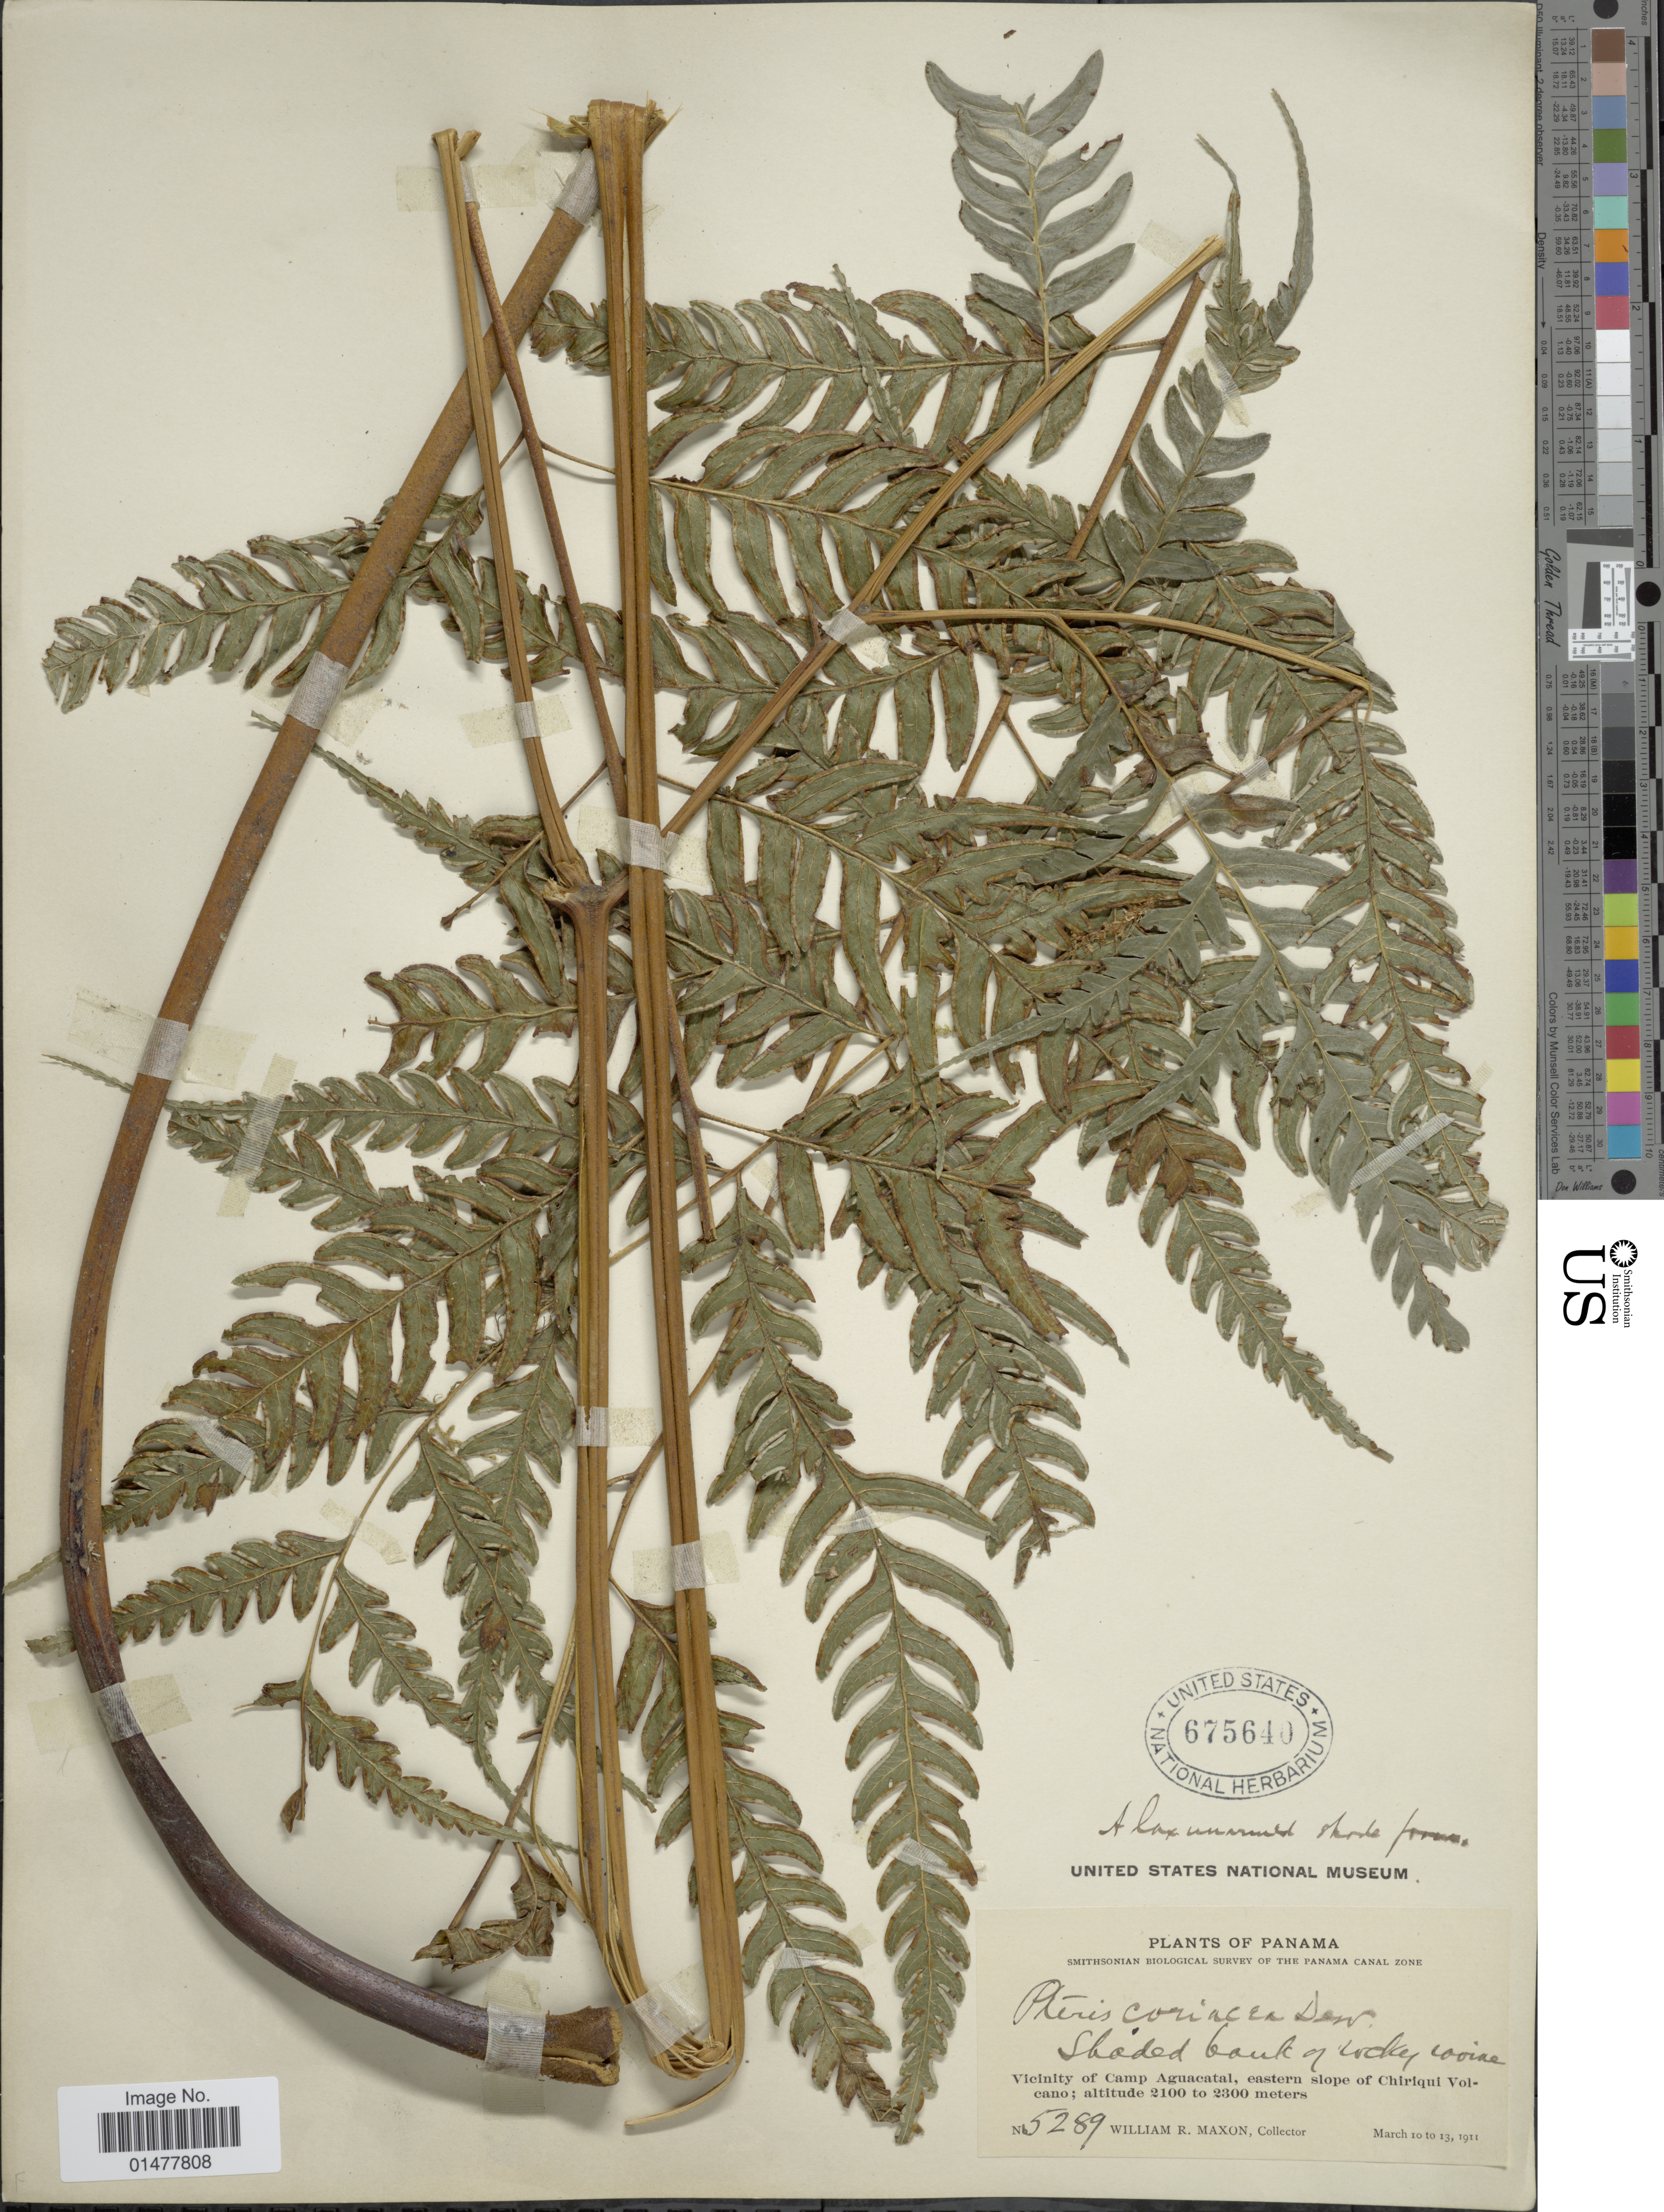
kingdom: Plantae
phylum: Tracheophyta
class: Polypodiopsida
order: Polypodiales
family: Pteridaceae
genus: Pteris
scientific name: Pteris muricata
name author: Rosenst.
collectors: W. R. Maxon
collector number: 5289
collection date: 1911-03-10/1911-03-13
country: Panama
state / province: Colón / Panamá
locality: Panama Canal Zone, Vicinity of Camp Aguacatal, eastern slope of Chiriqui Volcano.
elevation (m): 2100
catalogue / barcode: US 675640